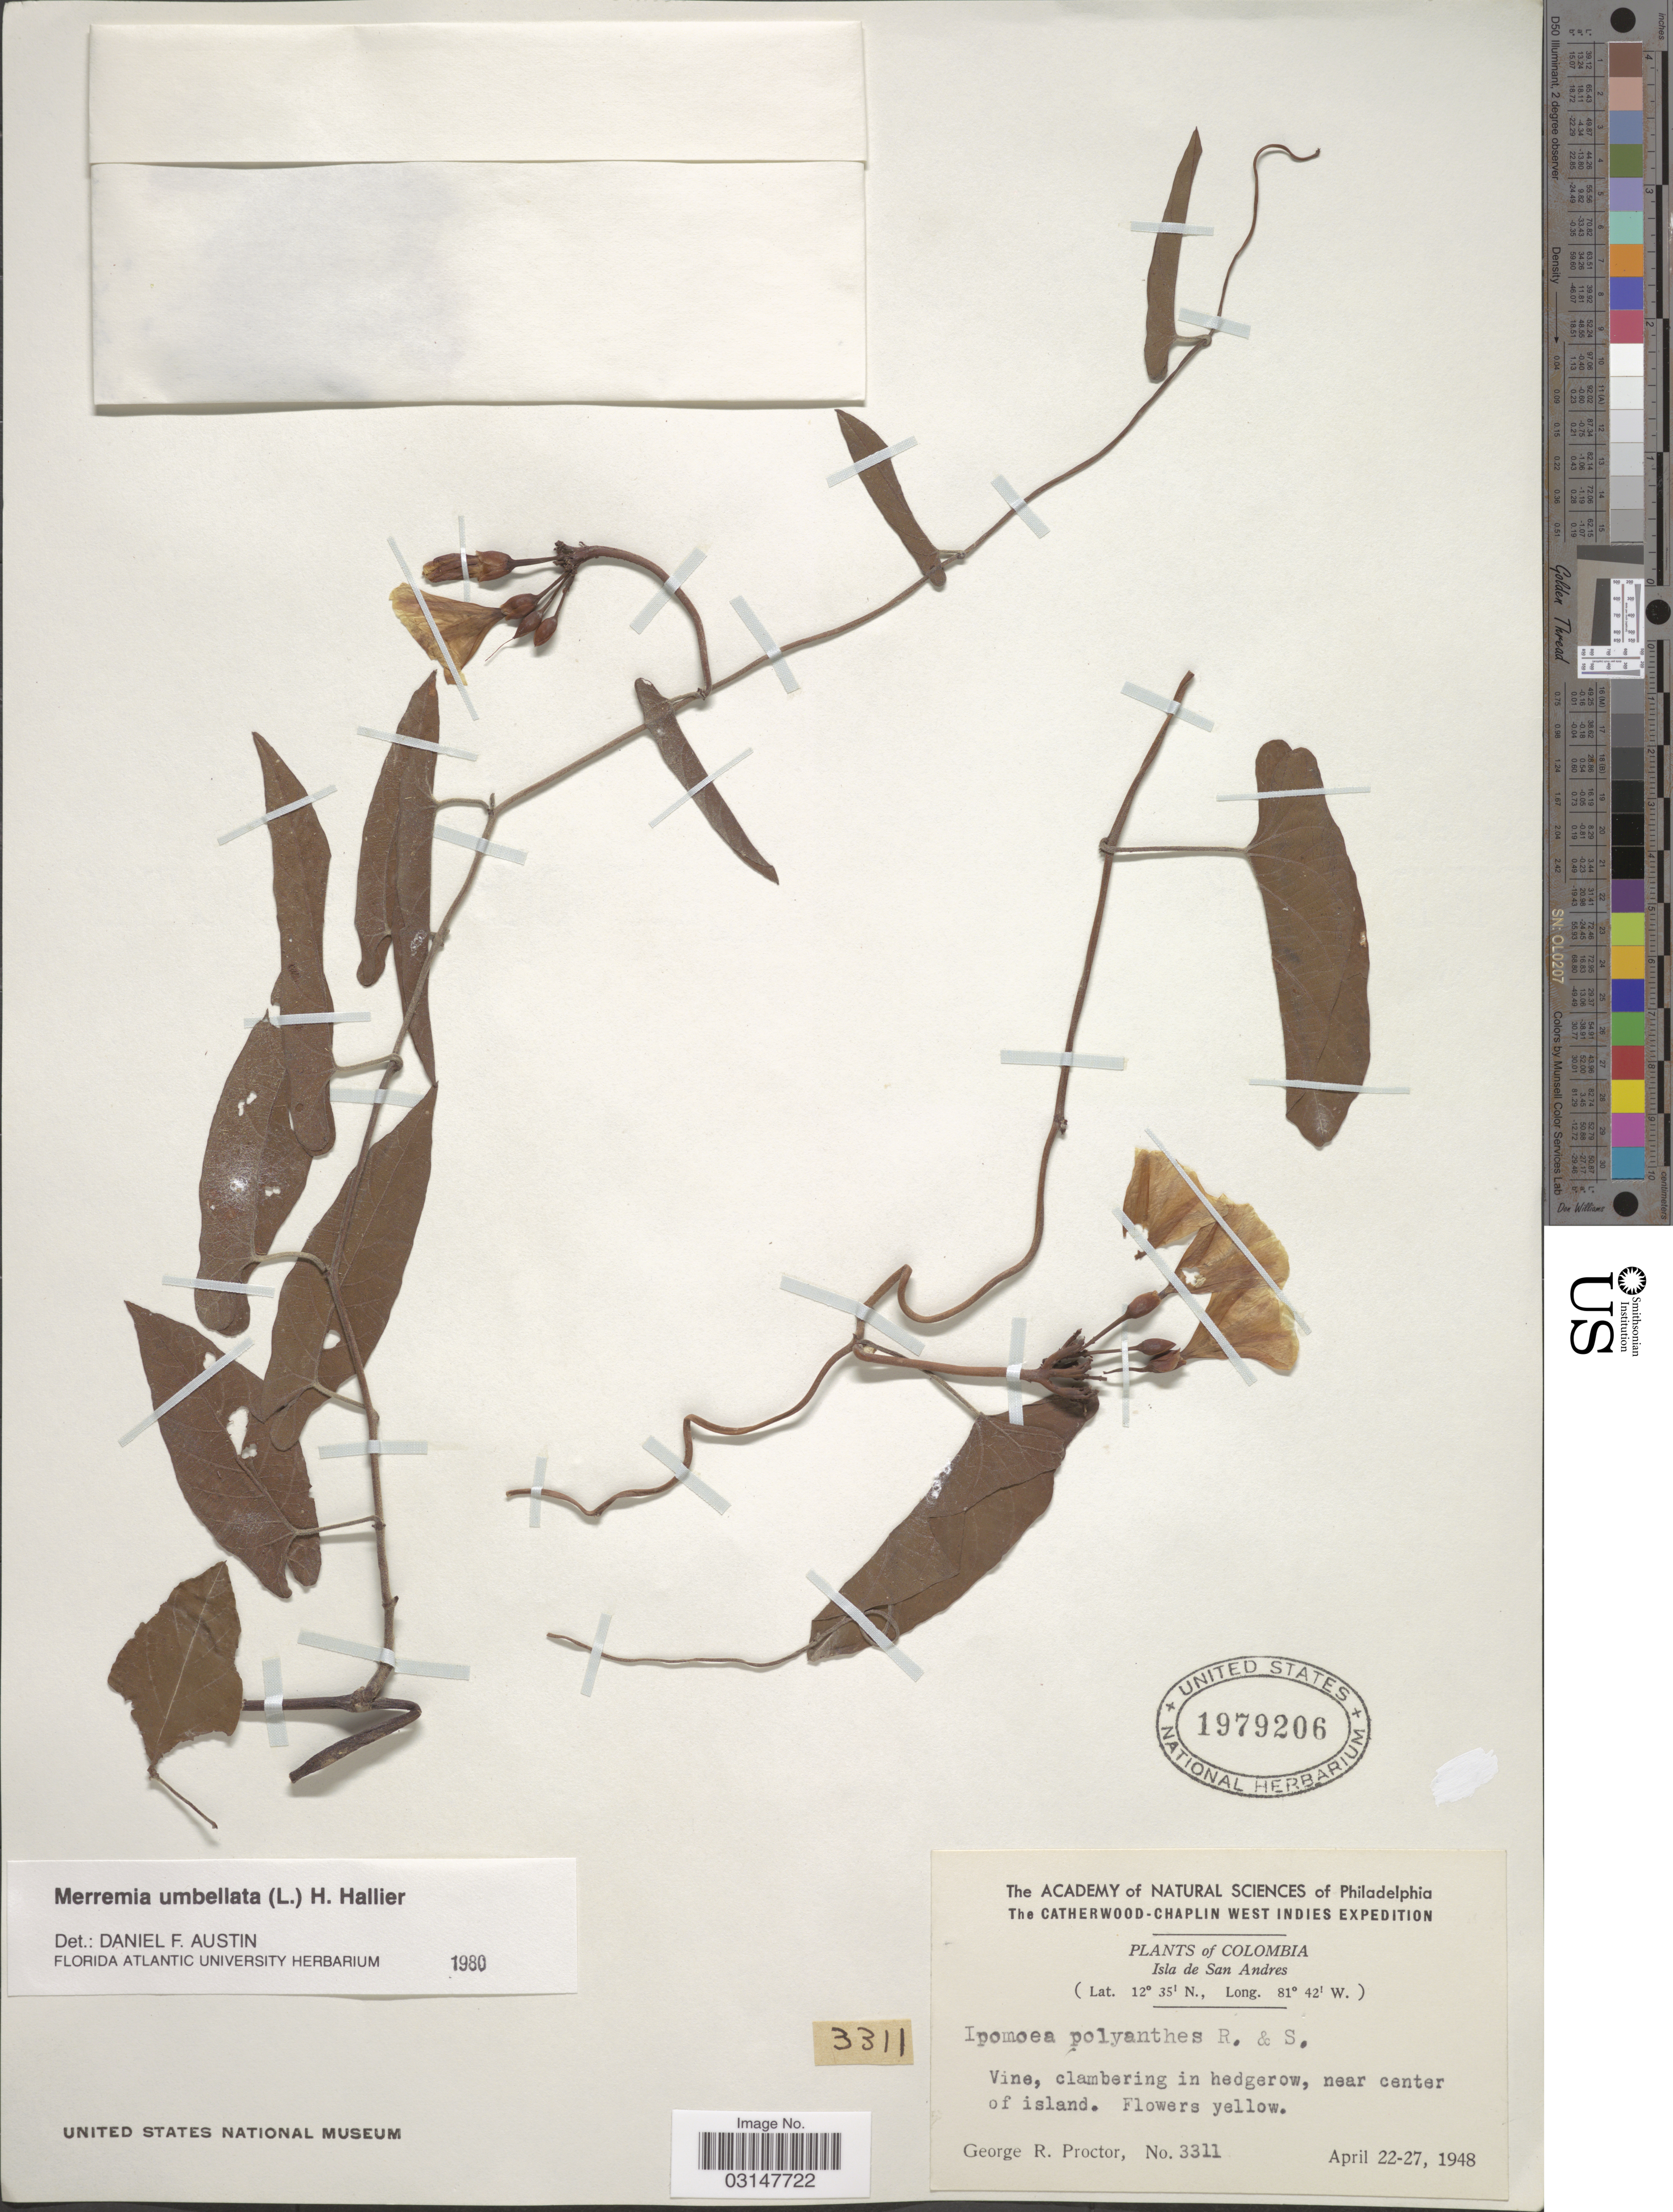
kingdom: Plantae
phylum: Tracheophyta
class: Magnoliopsida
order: Solanales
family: Convolvulaceae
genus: Camonea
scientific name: Camonea umbellata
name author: (L.) A. R. Simões & Staples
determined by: Strong, Mark T., (BOT), Smithsonian Institution - National Museum of Natural History (UNITED STATES)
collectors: G. Proctor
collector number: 3311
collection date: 1948-04-22/1948-04-27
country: Colombia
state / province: San Andres y Providencia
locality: Isla de San Andres. Near center of island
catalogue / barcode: US 1979206